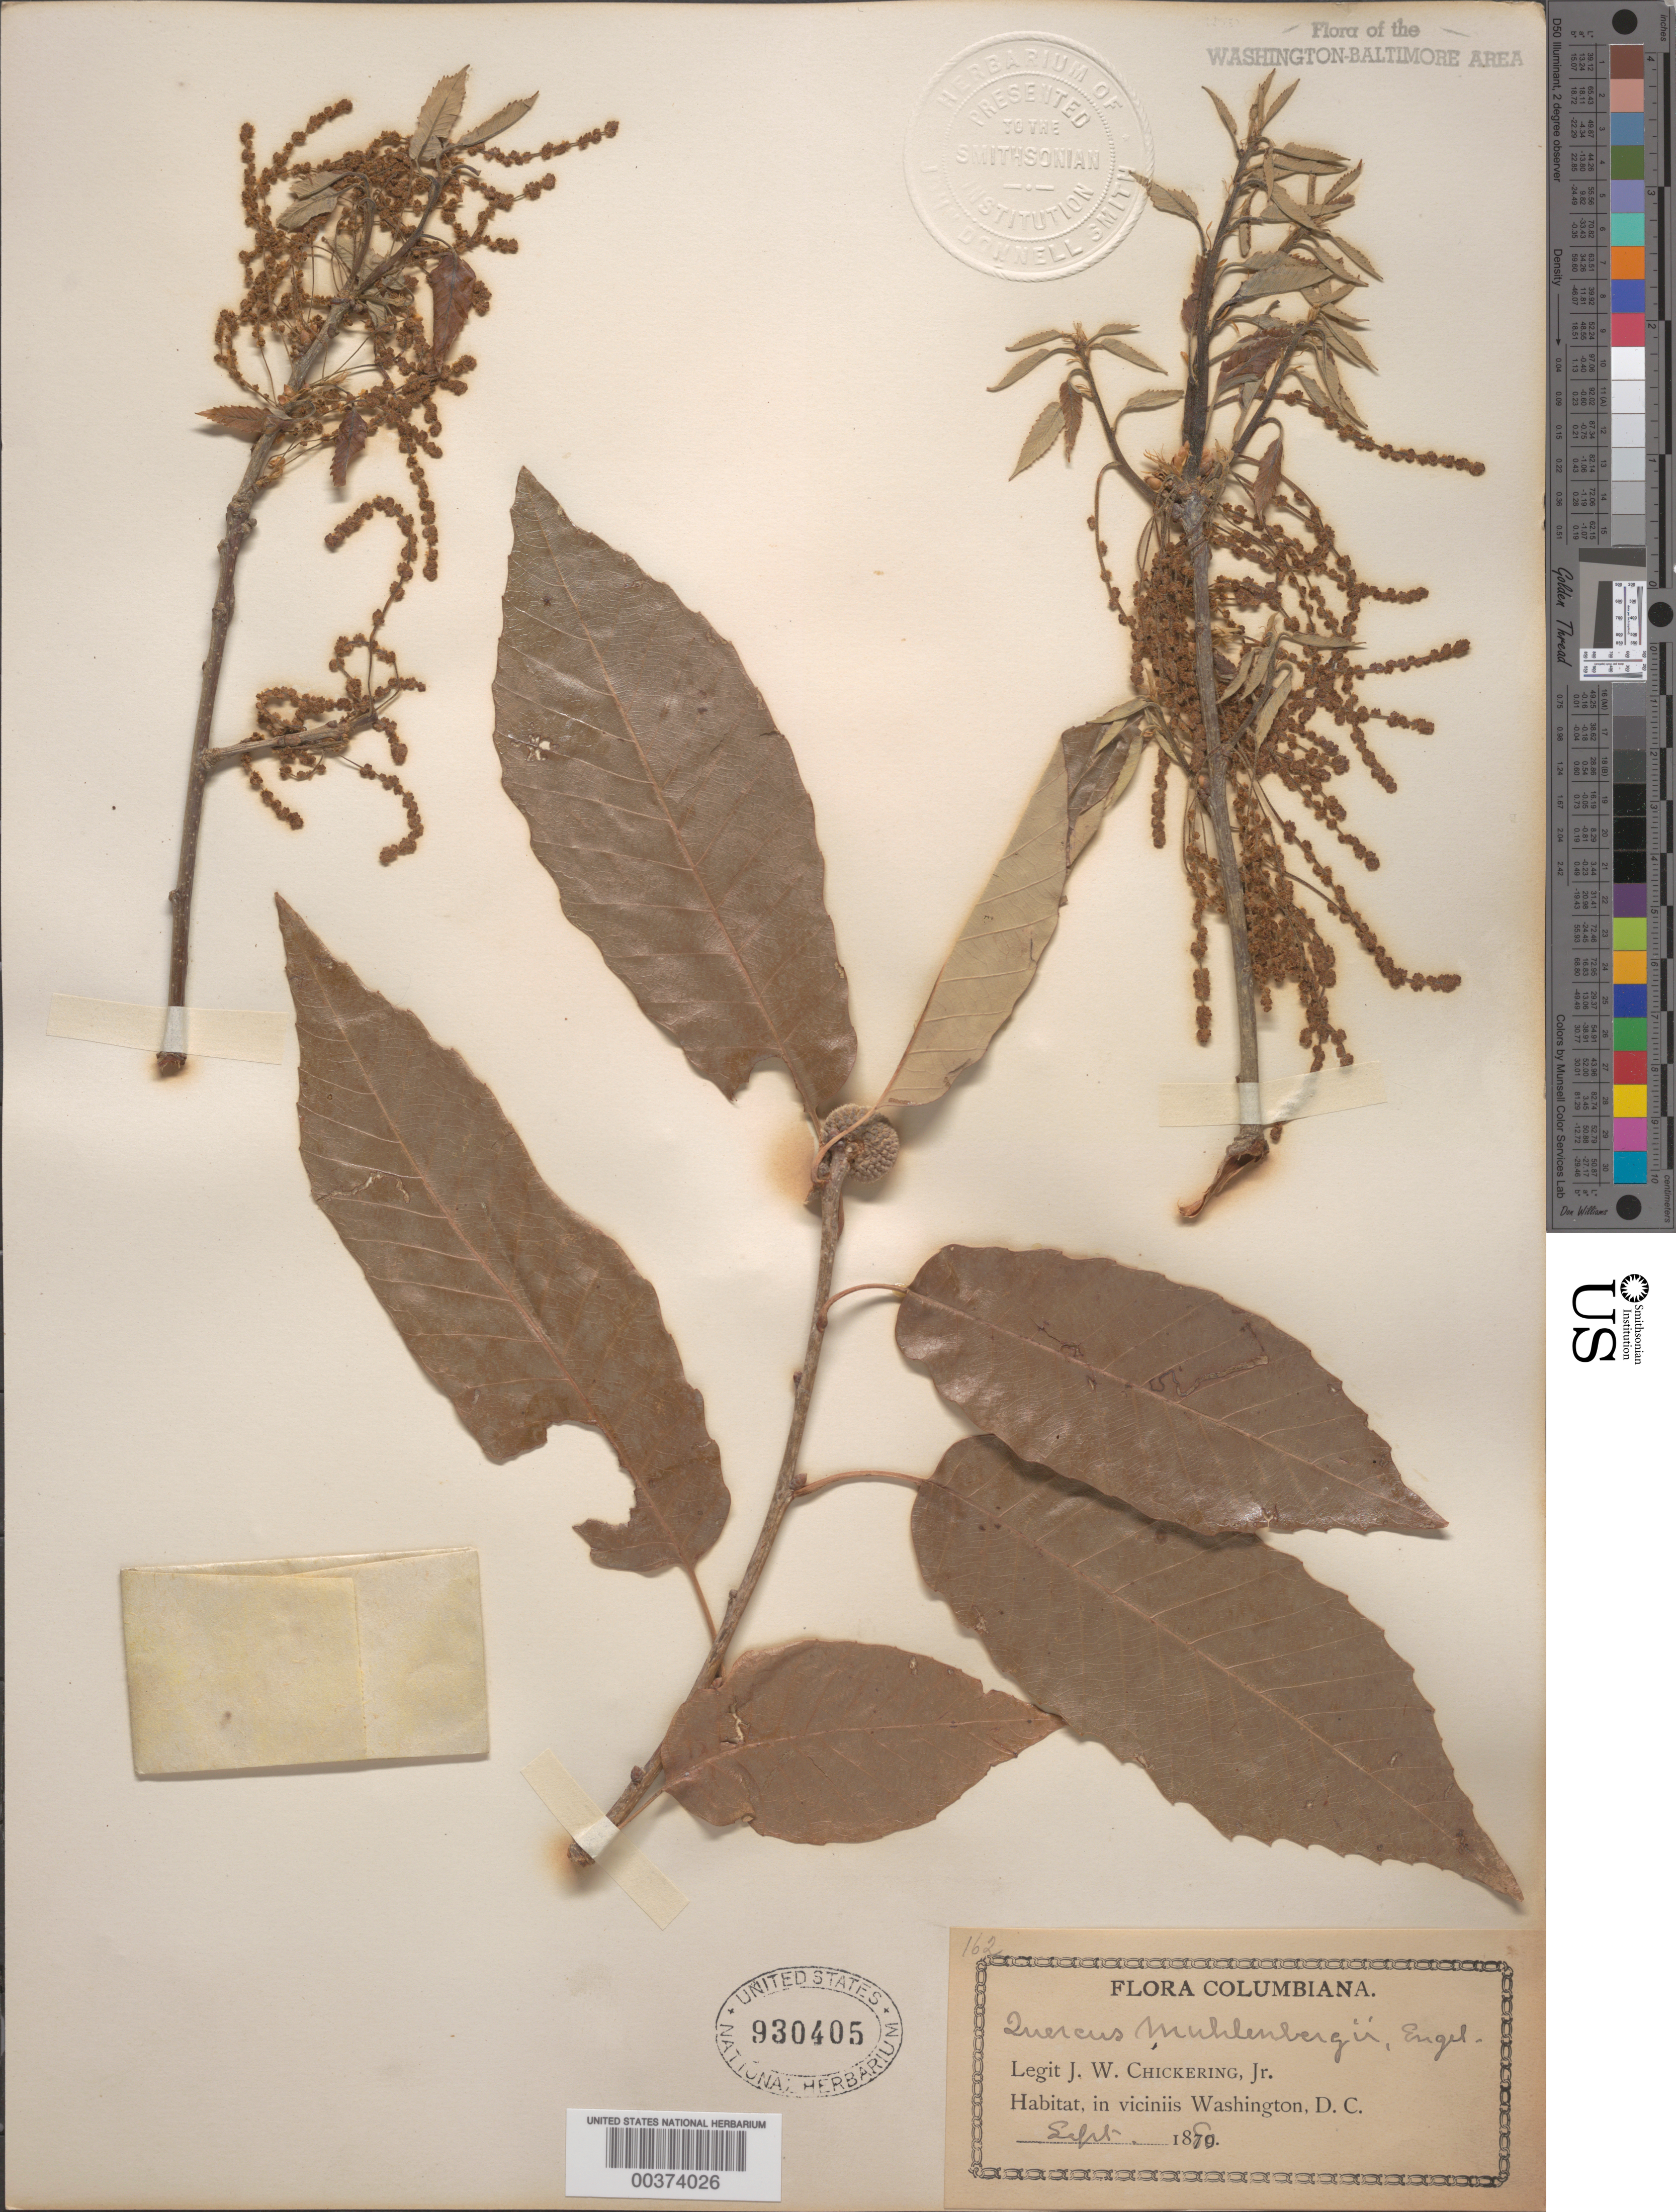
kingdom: Plantae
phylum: Tracheophyta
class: Magnoliopsida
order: Fagales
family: Fagaceae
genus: Quercus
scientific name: Quercus sp.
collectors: J. W. Chickering Jr.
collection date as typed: Sep 1880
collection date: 1880-09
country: United States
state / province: District of Columbia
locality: DC vicinity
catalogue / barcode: US 930405